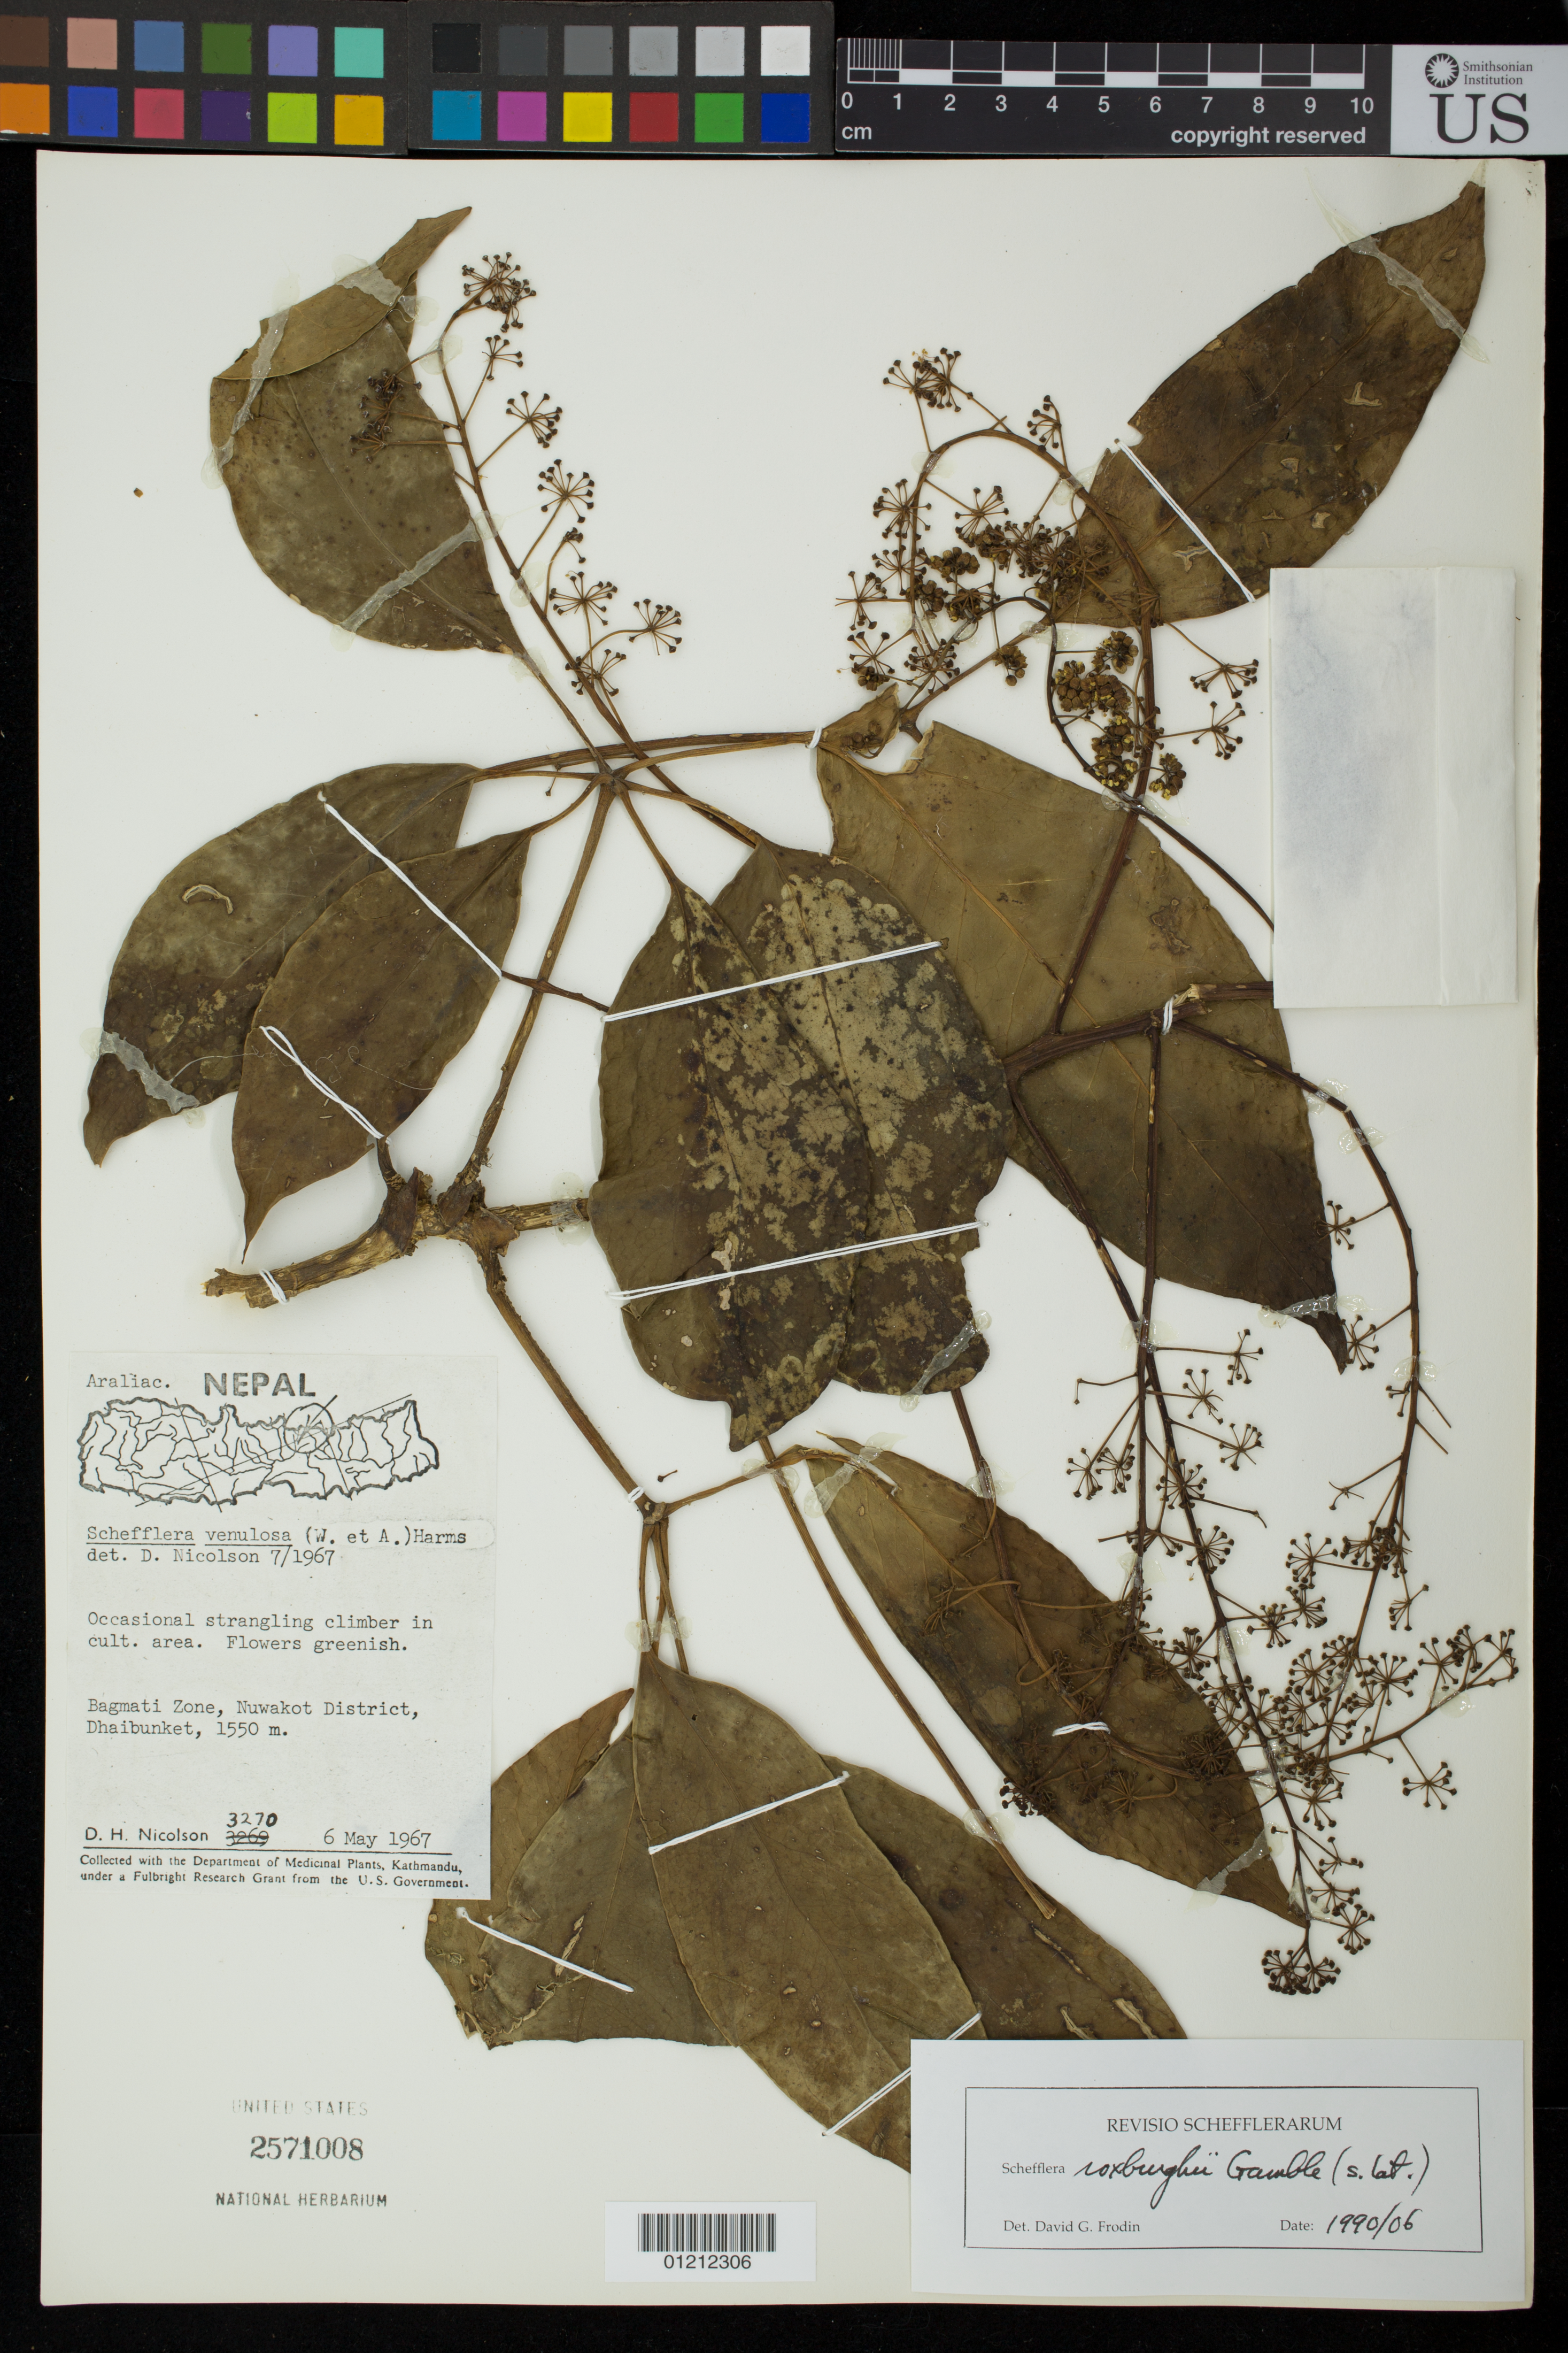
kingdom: Plantae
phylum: Tracheophyta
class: Magnoliopsida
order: Apiales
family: Araliaceae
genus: Schefflera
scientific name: Schefflera roxburghii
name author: Gamble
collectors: D. Nicholson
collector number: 3270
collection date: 1967-05-06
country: Nepal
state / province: Central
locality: Bagmati Zone, Nuwakot District, Dhaibunket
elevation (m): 1550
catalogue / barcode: US 2571008